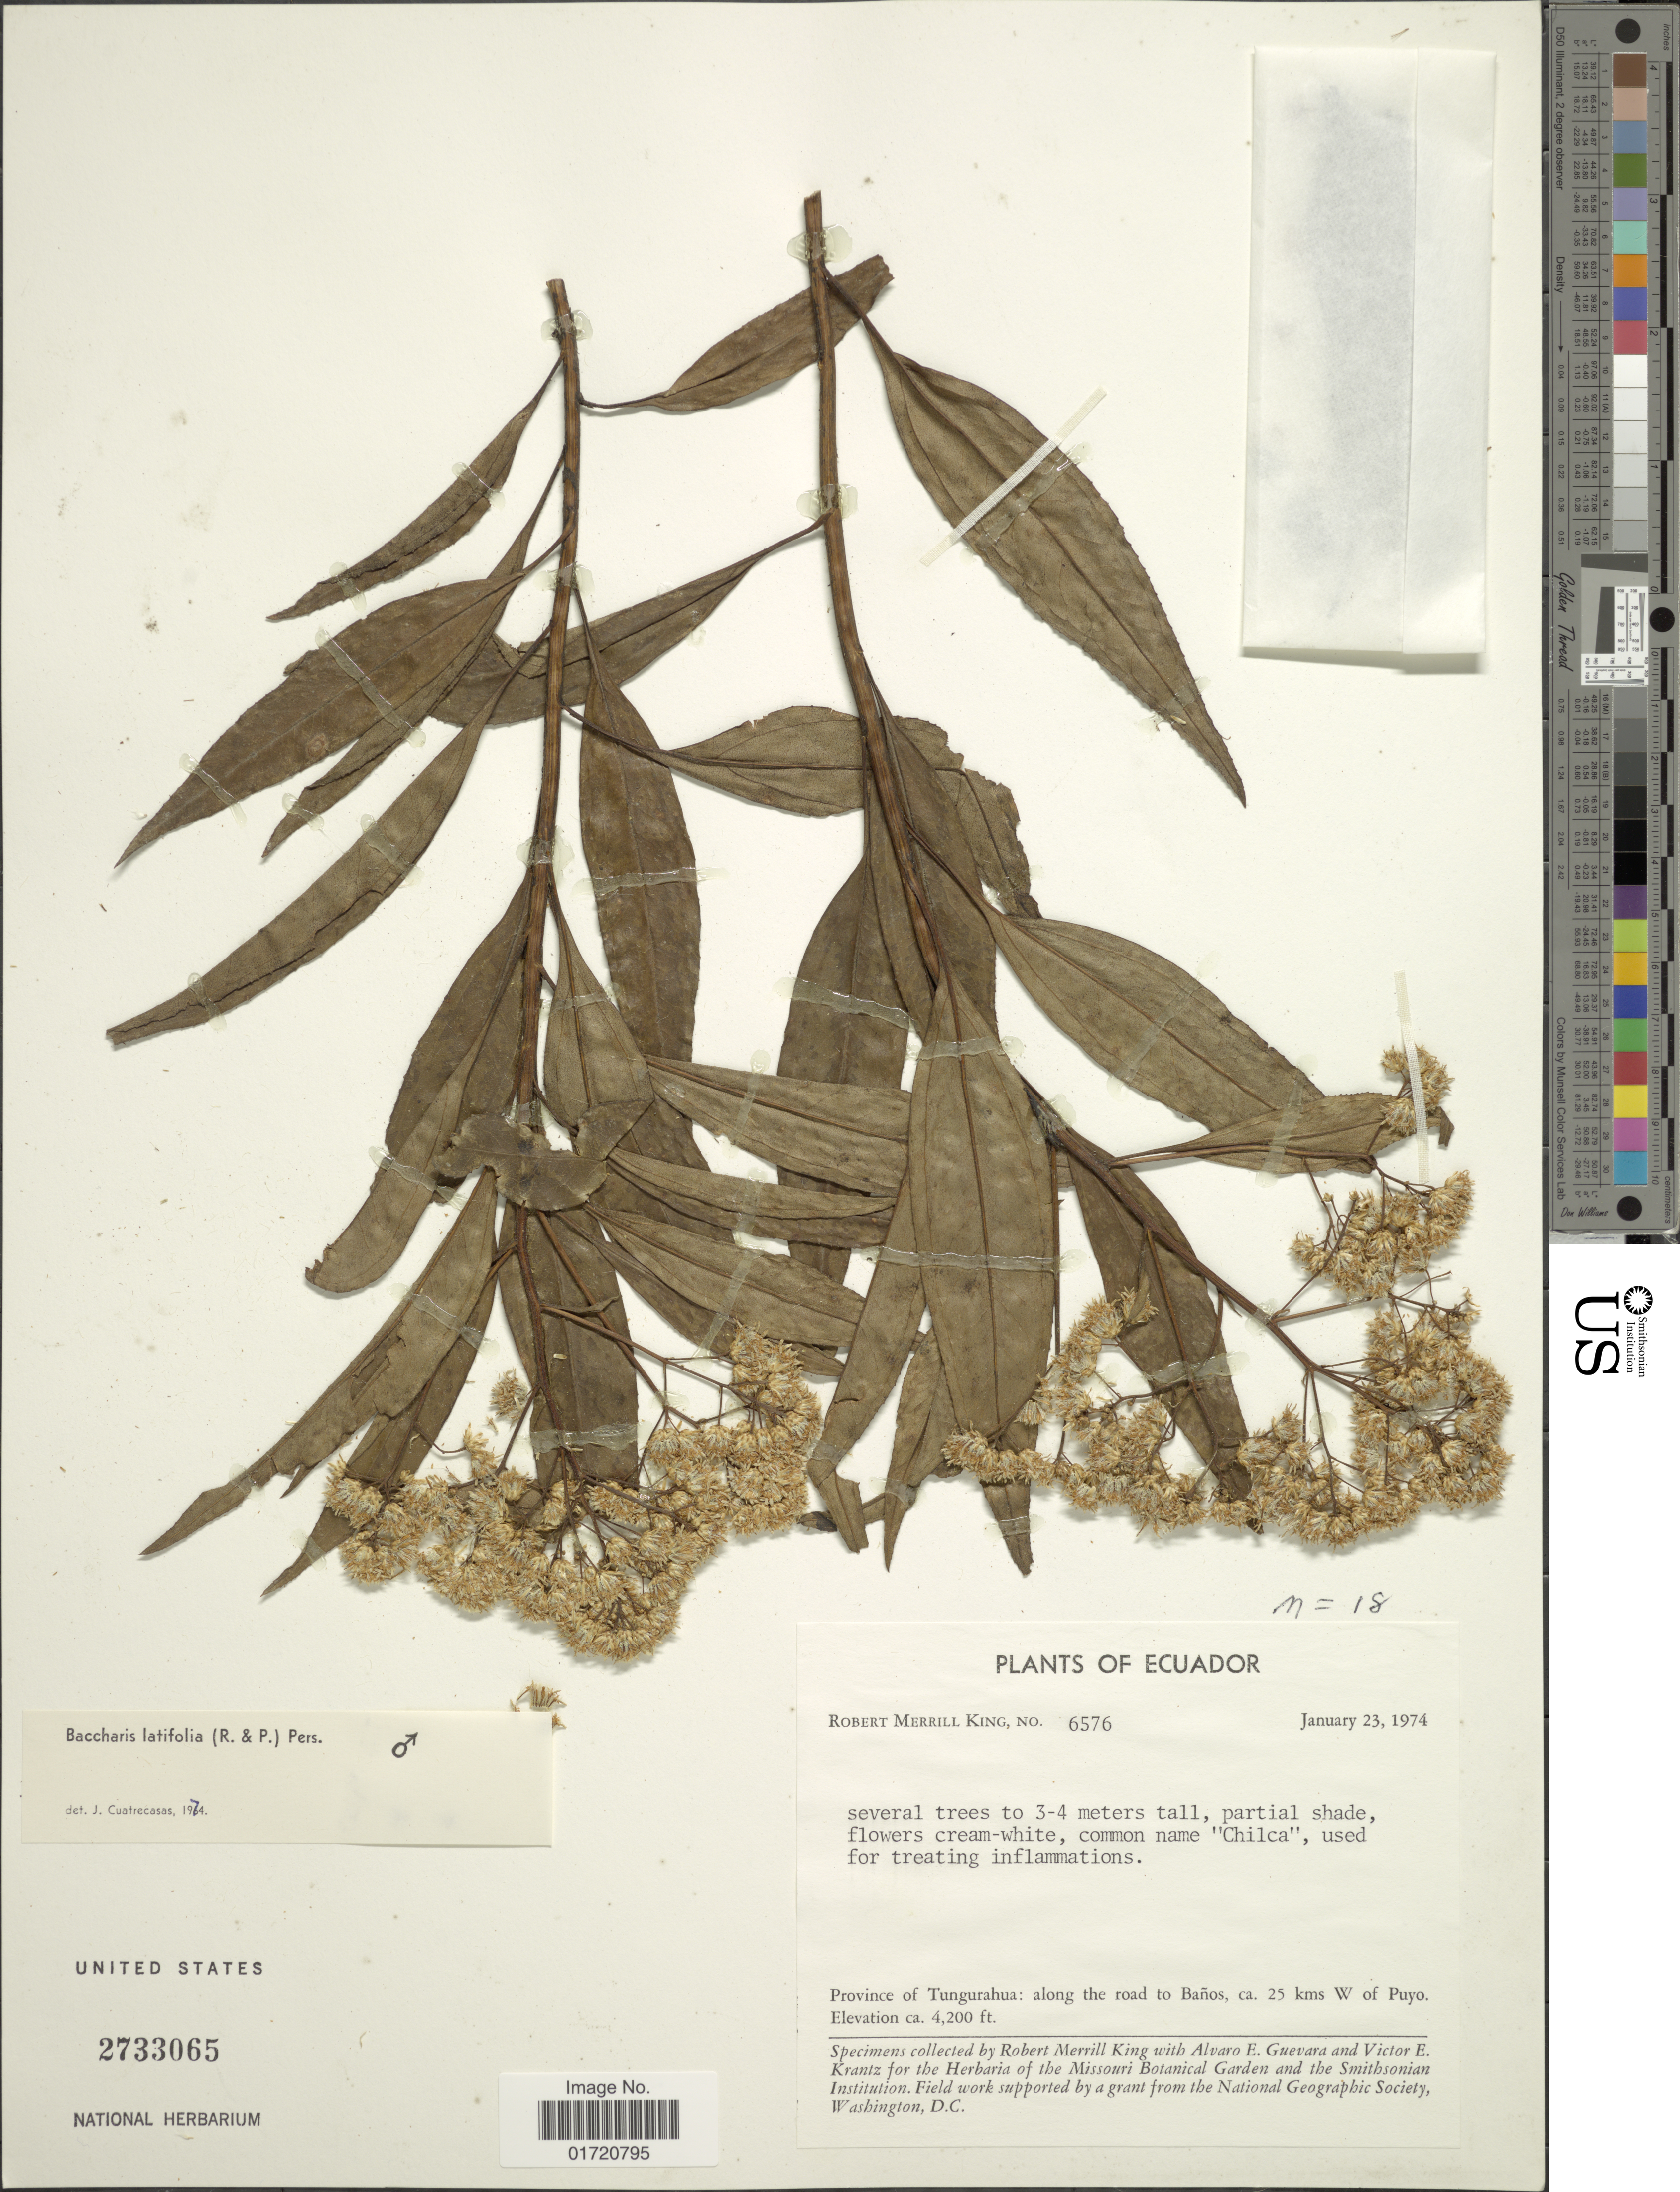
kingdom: Plantae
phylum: Tracheophyta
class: Magnoliopsida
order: Asterales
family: Asteraceae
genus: Baccharis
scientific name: Baccharis latifolia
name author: (Ruiz & Pav.) Pers.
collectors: R. M. King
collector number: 6576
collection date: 1974-01-23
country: Ecuador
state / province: Tungurahua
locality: Along the road to Banos, ca 25 kms W of Puyo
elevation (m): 1280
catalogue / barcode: US 2733065